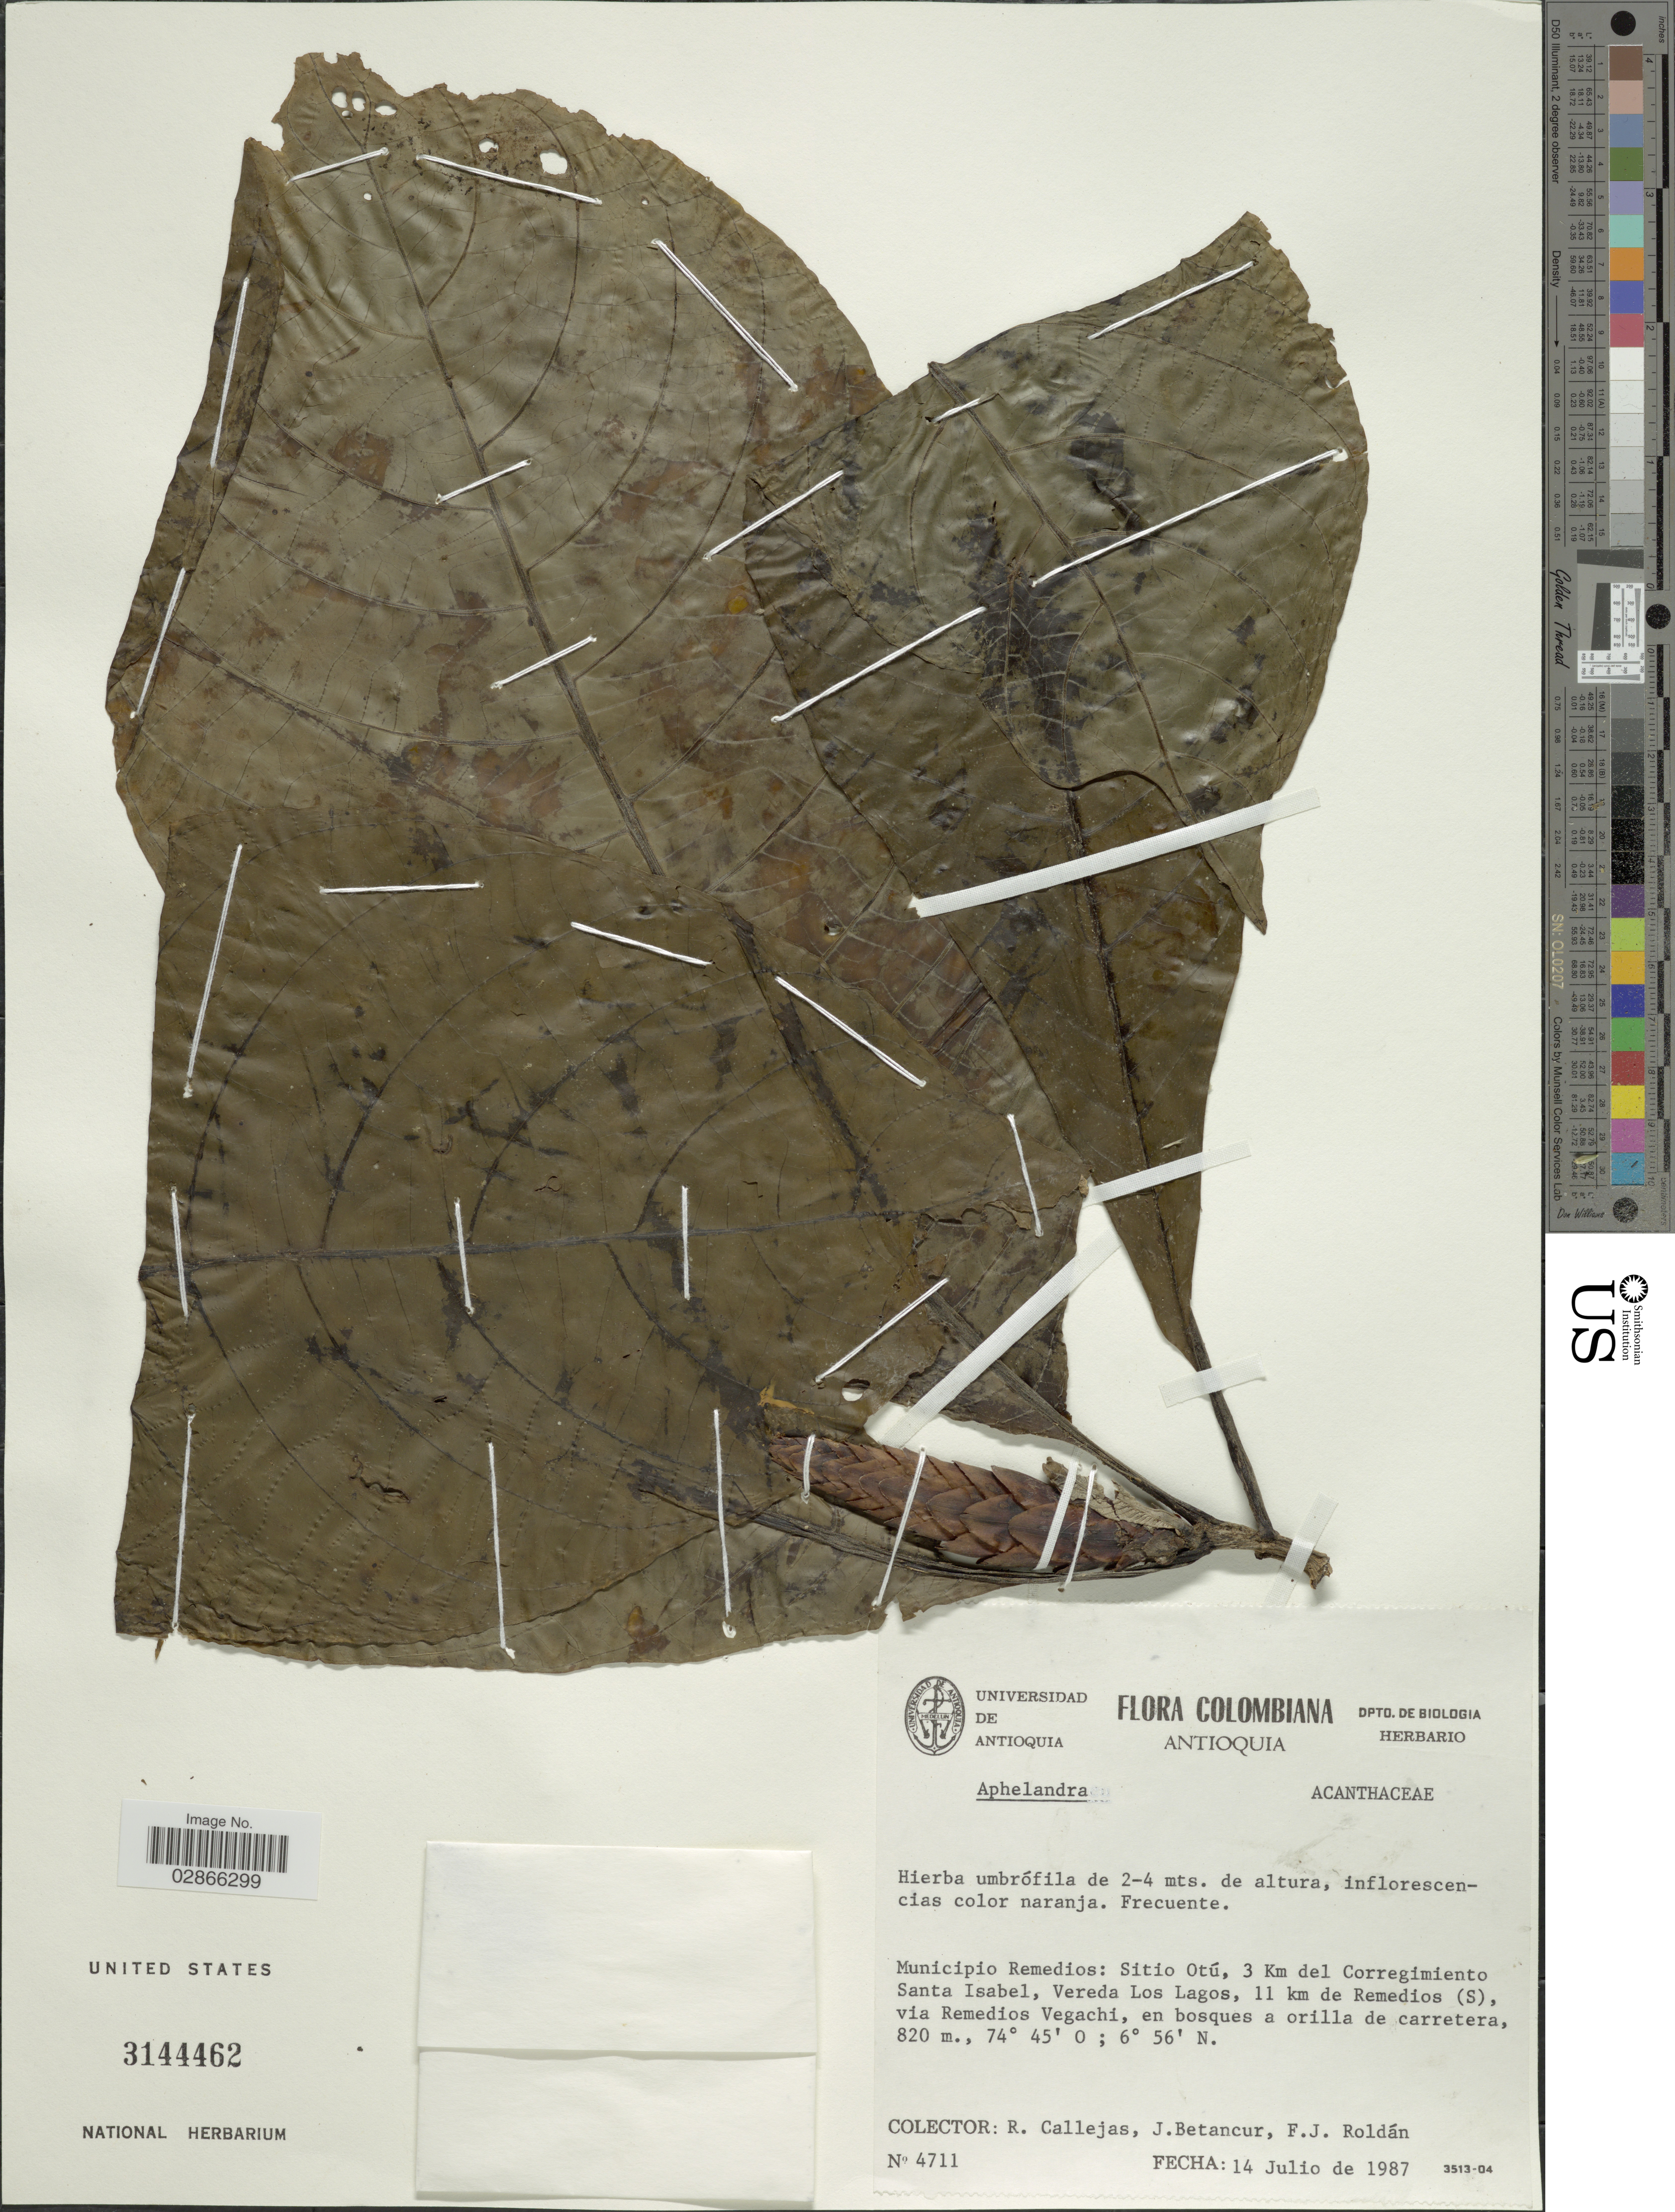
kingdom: Plantae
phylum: Tracheophyta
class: Magnoliopsida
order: Lamiales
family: Acanthaceae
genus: Aphelandra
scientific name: Aphelandra antioquiensis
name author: Wassh.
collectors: R. Callejas, J. Betancur & F. J. Roldán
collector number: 4711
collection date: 1987-07-14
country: Colombia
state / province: Antioquia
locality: Municipio Remedios: Sitio Otú, 3 Km del Corregimiento Santa Isabel, Vereda Los Lagos, 11 km de Remedios (S), via Remedios Vegachi.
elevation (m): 820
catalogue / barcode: US 3144462